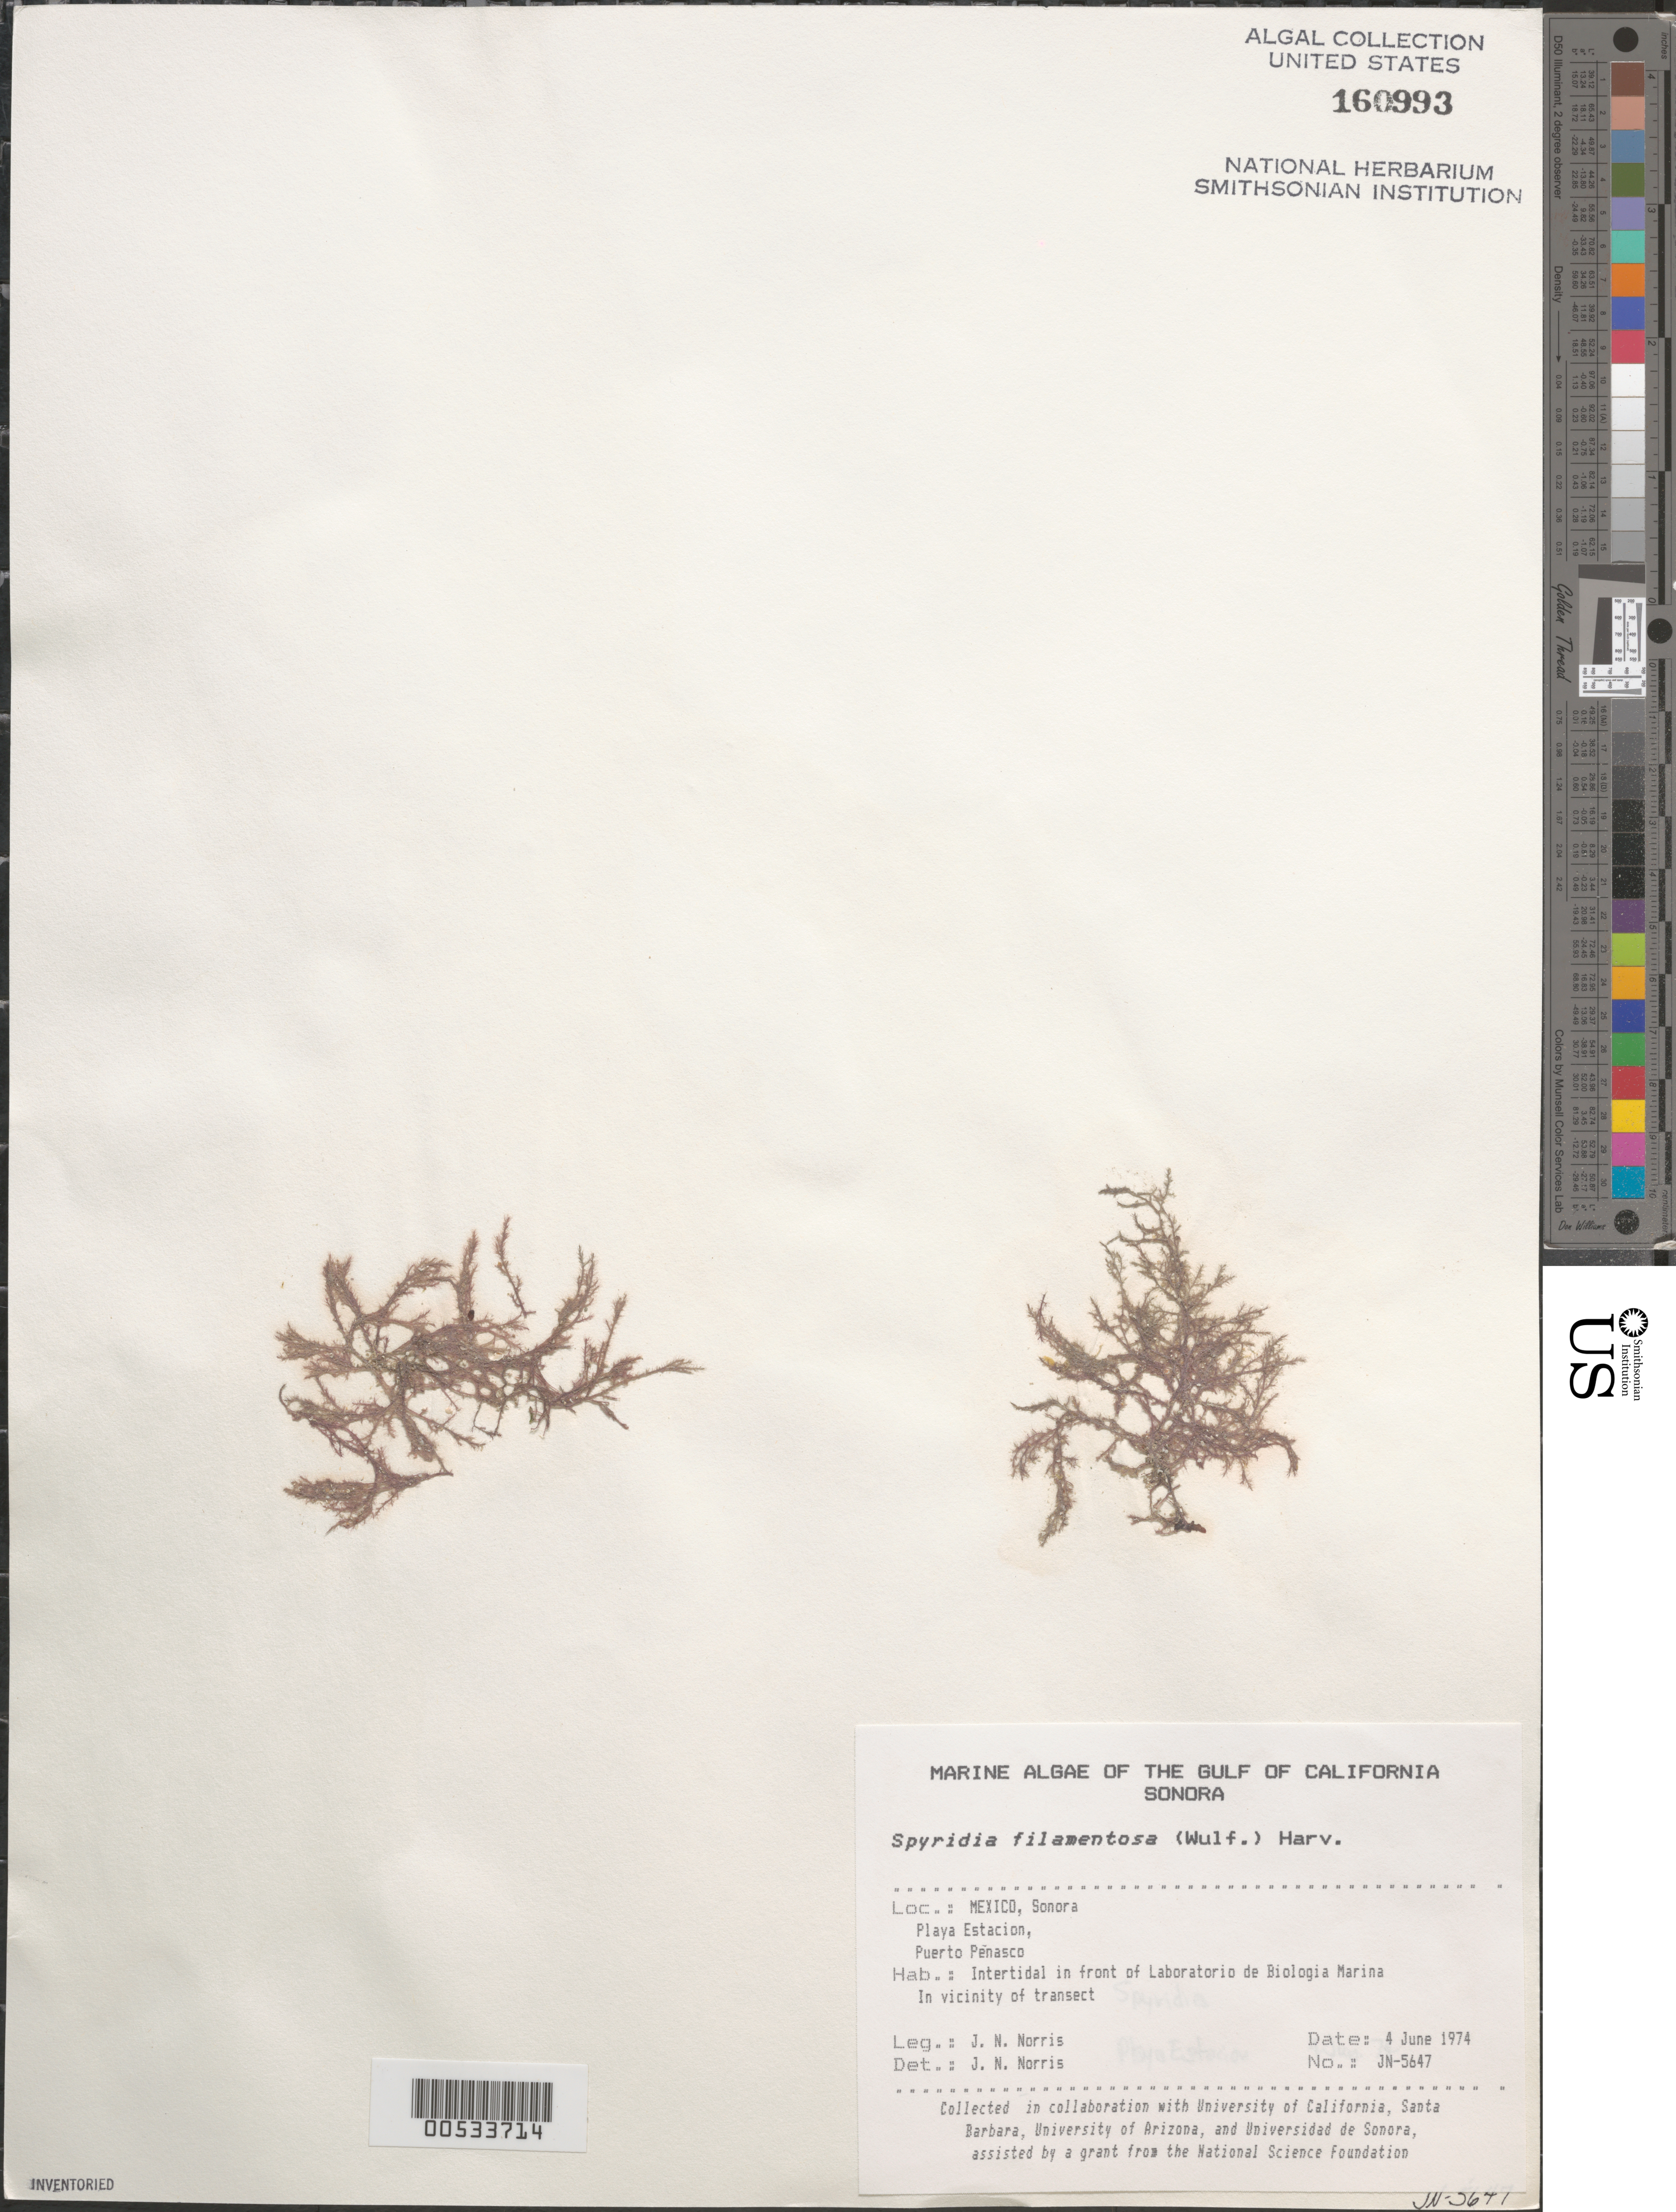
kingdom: Plantae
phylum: Rhodophyta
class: Florideophyceae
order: Ceramiales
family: Spyridiaceae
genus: Spyridia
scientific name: Spyridia filamentosa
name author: (Wulfen) Harv.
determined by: Norris, James N.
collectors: J. N. Norris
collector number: JN-5647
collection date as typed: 04 Jun 1974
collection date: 1974-06-04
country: Mexico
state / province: Sonora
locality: Playa Estacion, Puerto Penasco, Laboratorio de Biologia Marina shore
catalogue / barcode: US 160993